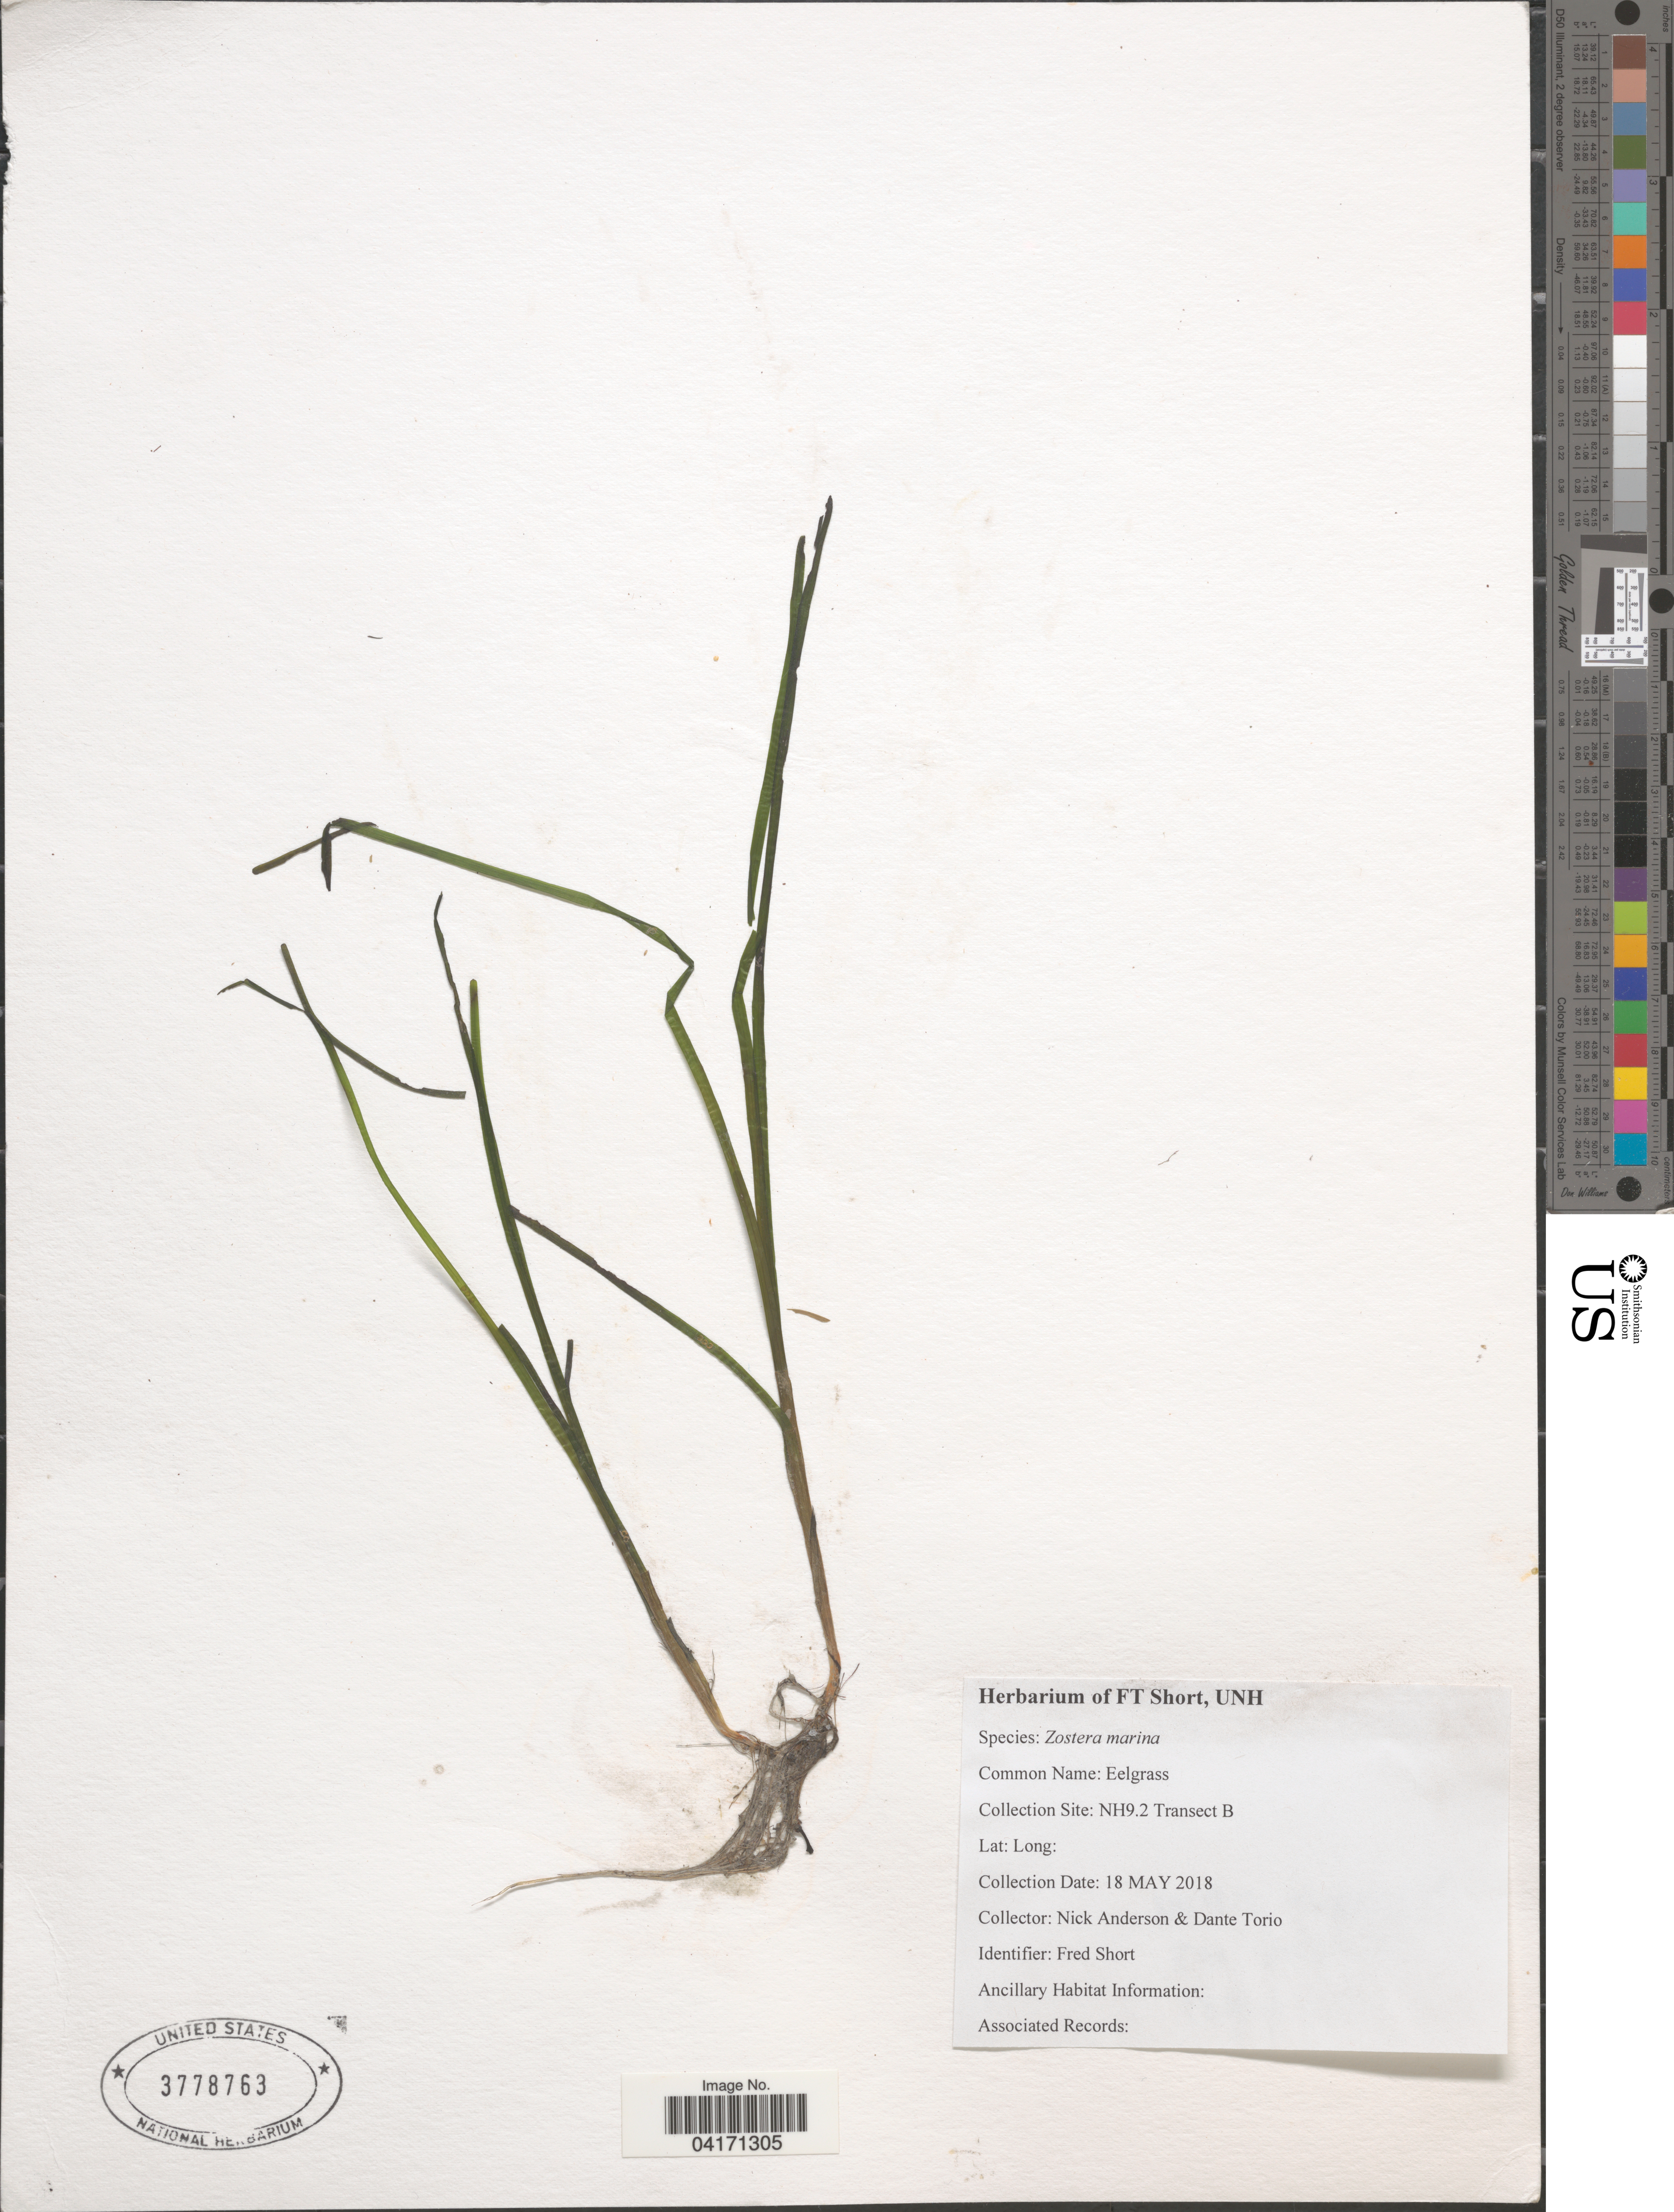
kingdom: Plantae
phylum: Tracheophyta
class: Liliopsida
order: Alismatales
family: Zosteraceae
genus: Zostera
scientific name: Zostera marina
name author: L.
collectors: N. Anderson & D. Torio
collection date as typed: Transcribed d/m/y: 18/5/2018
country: United States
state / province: New Hampshire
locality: NH9.2 Transect B.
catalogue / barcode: US 3778763